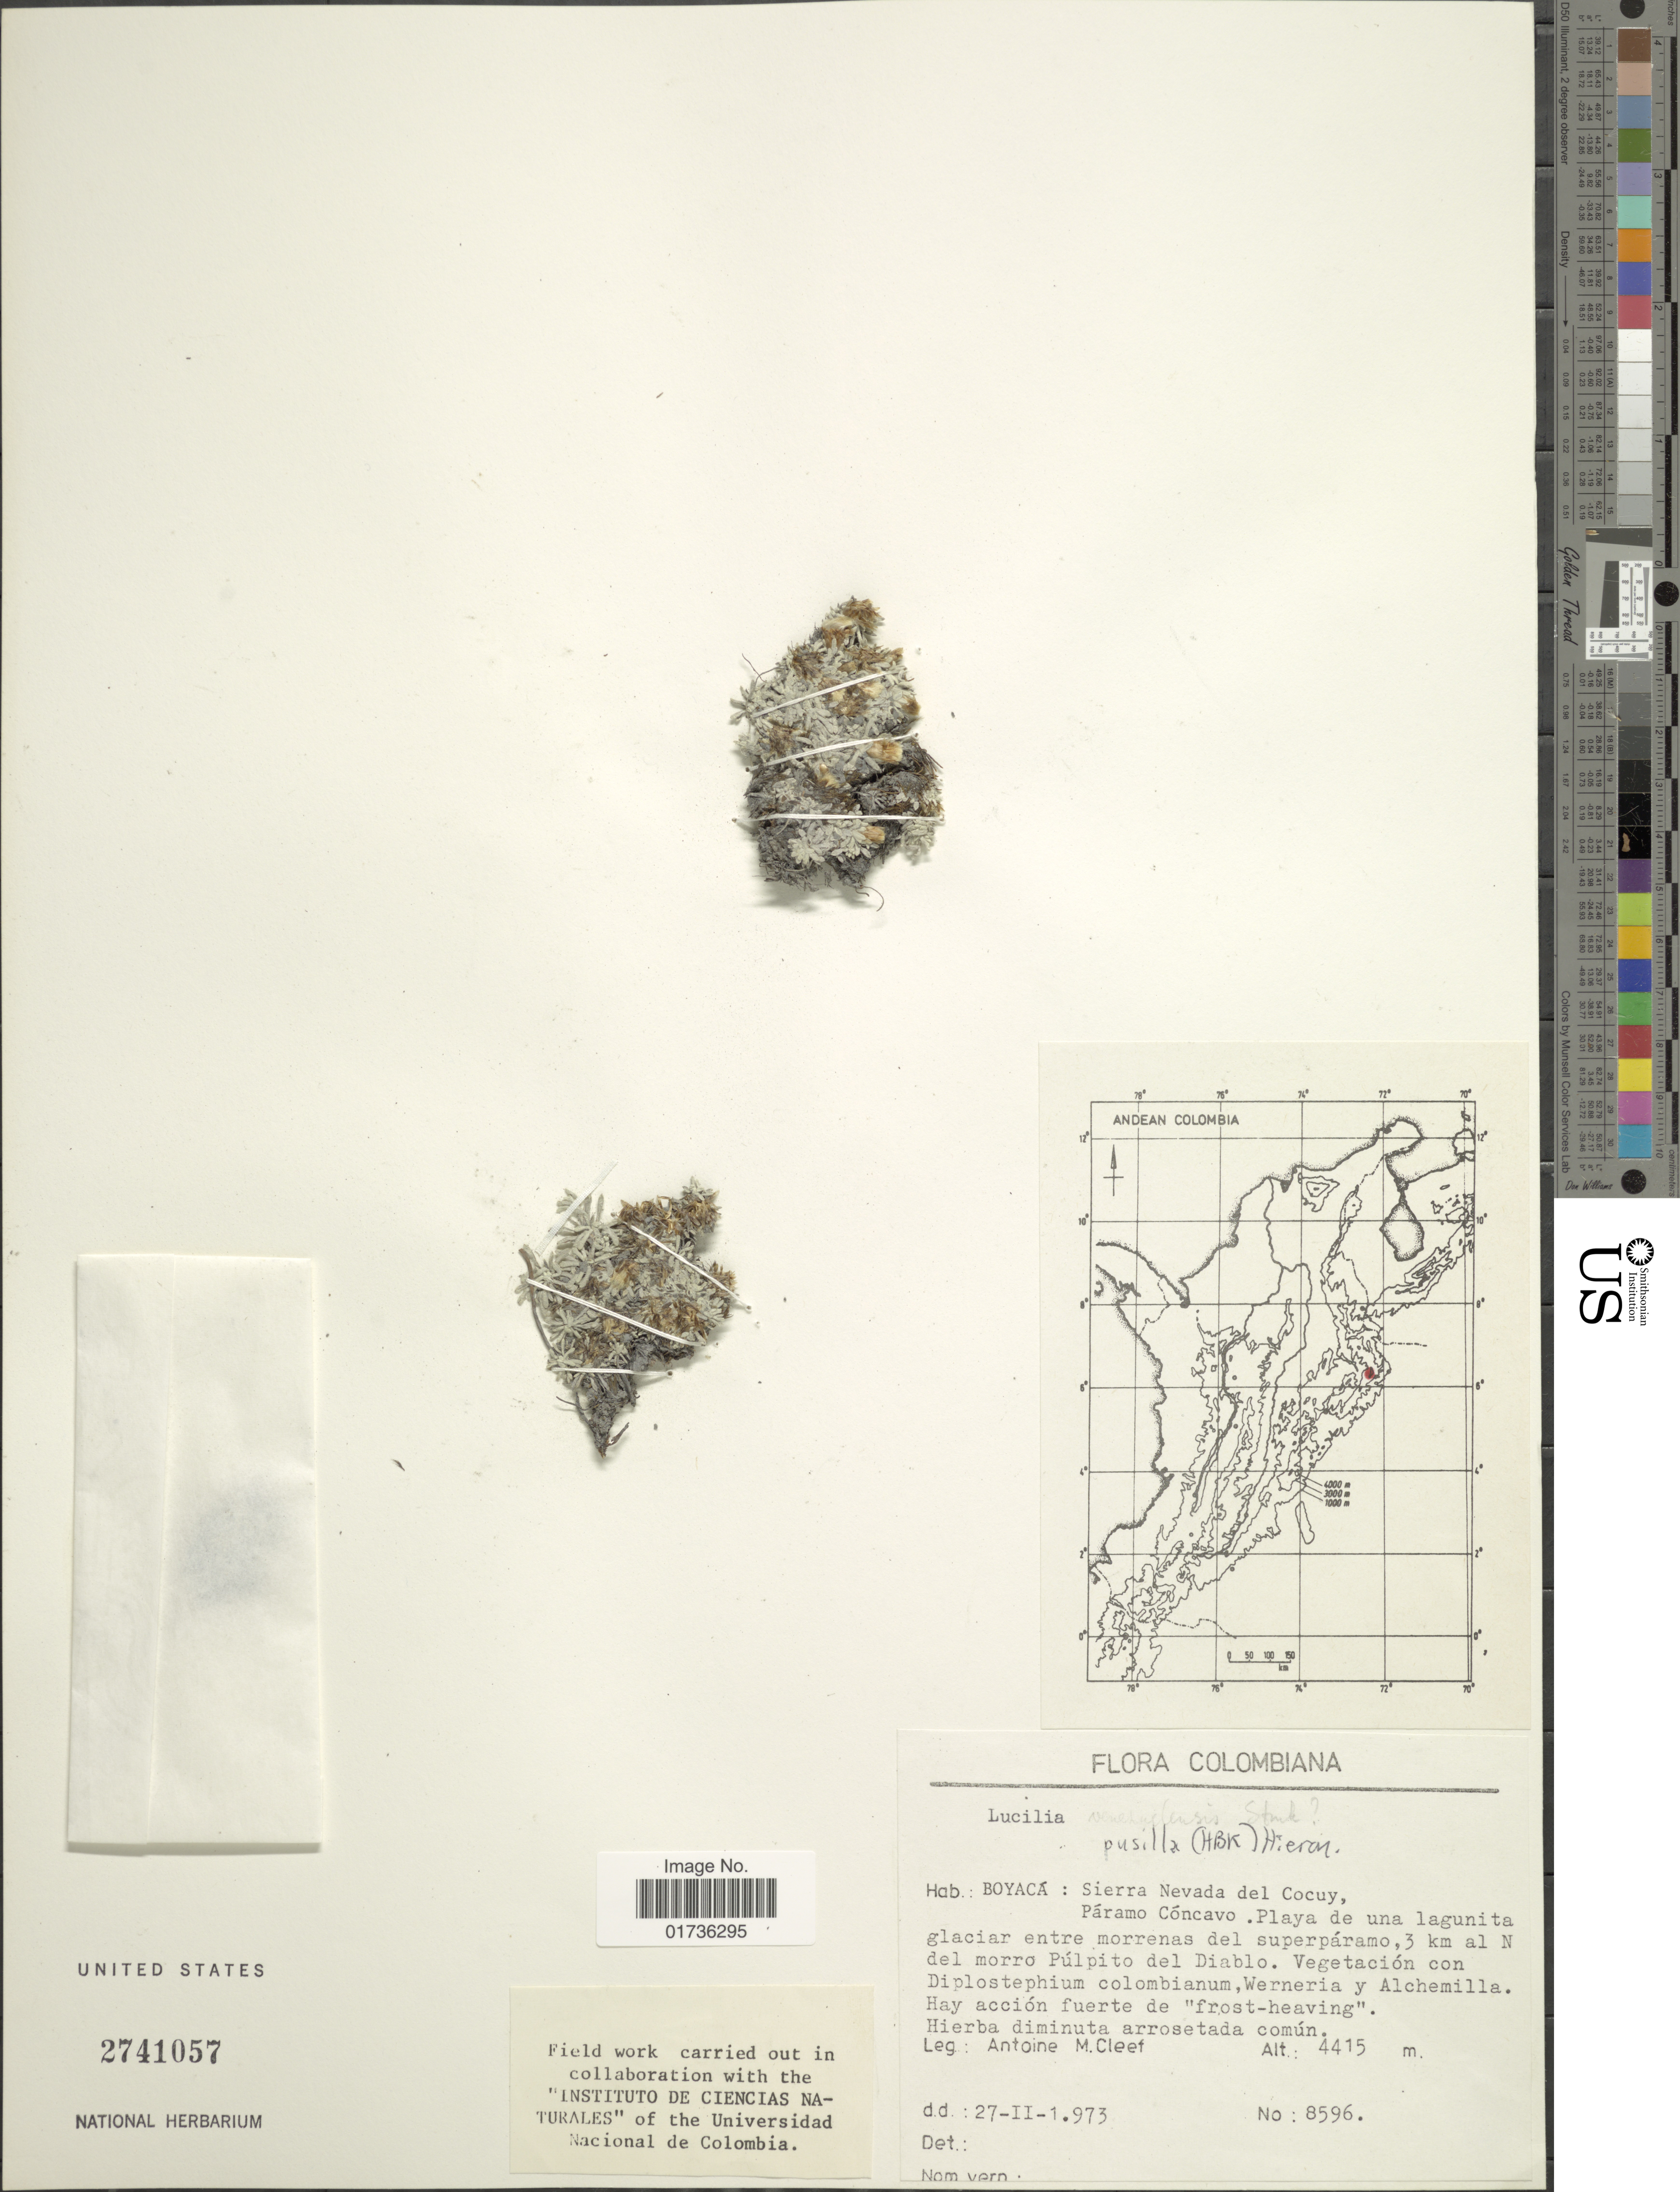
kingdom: Plantae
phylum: Tracheophyta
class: Magnoliopsida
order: Asterales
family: Asteraceae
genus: Lucilia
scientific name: Lucilia kunthiana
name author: (DC.) Zardini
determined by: Dillon, M. O.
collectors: A. M. Cleef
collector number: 8596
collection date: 1973-02-27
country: Colombia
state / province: Boyacá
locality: Sierra Nevada del Cocuy, Páramo Cóncavo. Playa de una lagunita glaciar entre morrenas del superpáramo, 3 km al N del morro Púlpito del Diablo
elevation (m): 4415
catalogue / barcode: US 2741057